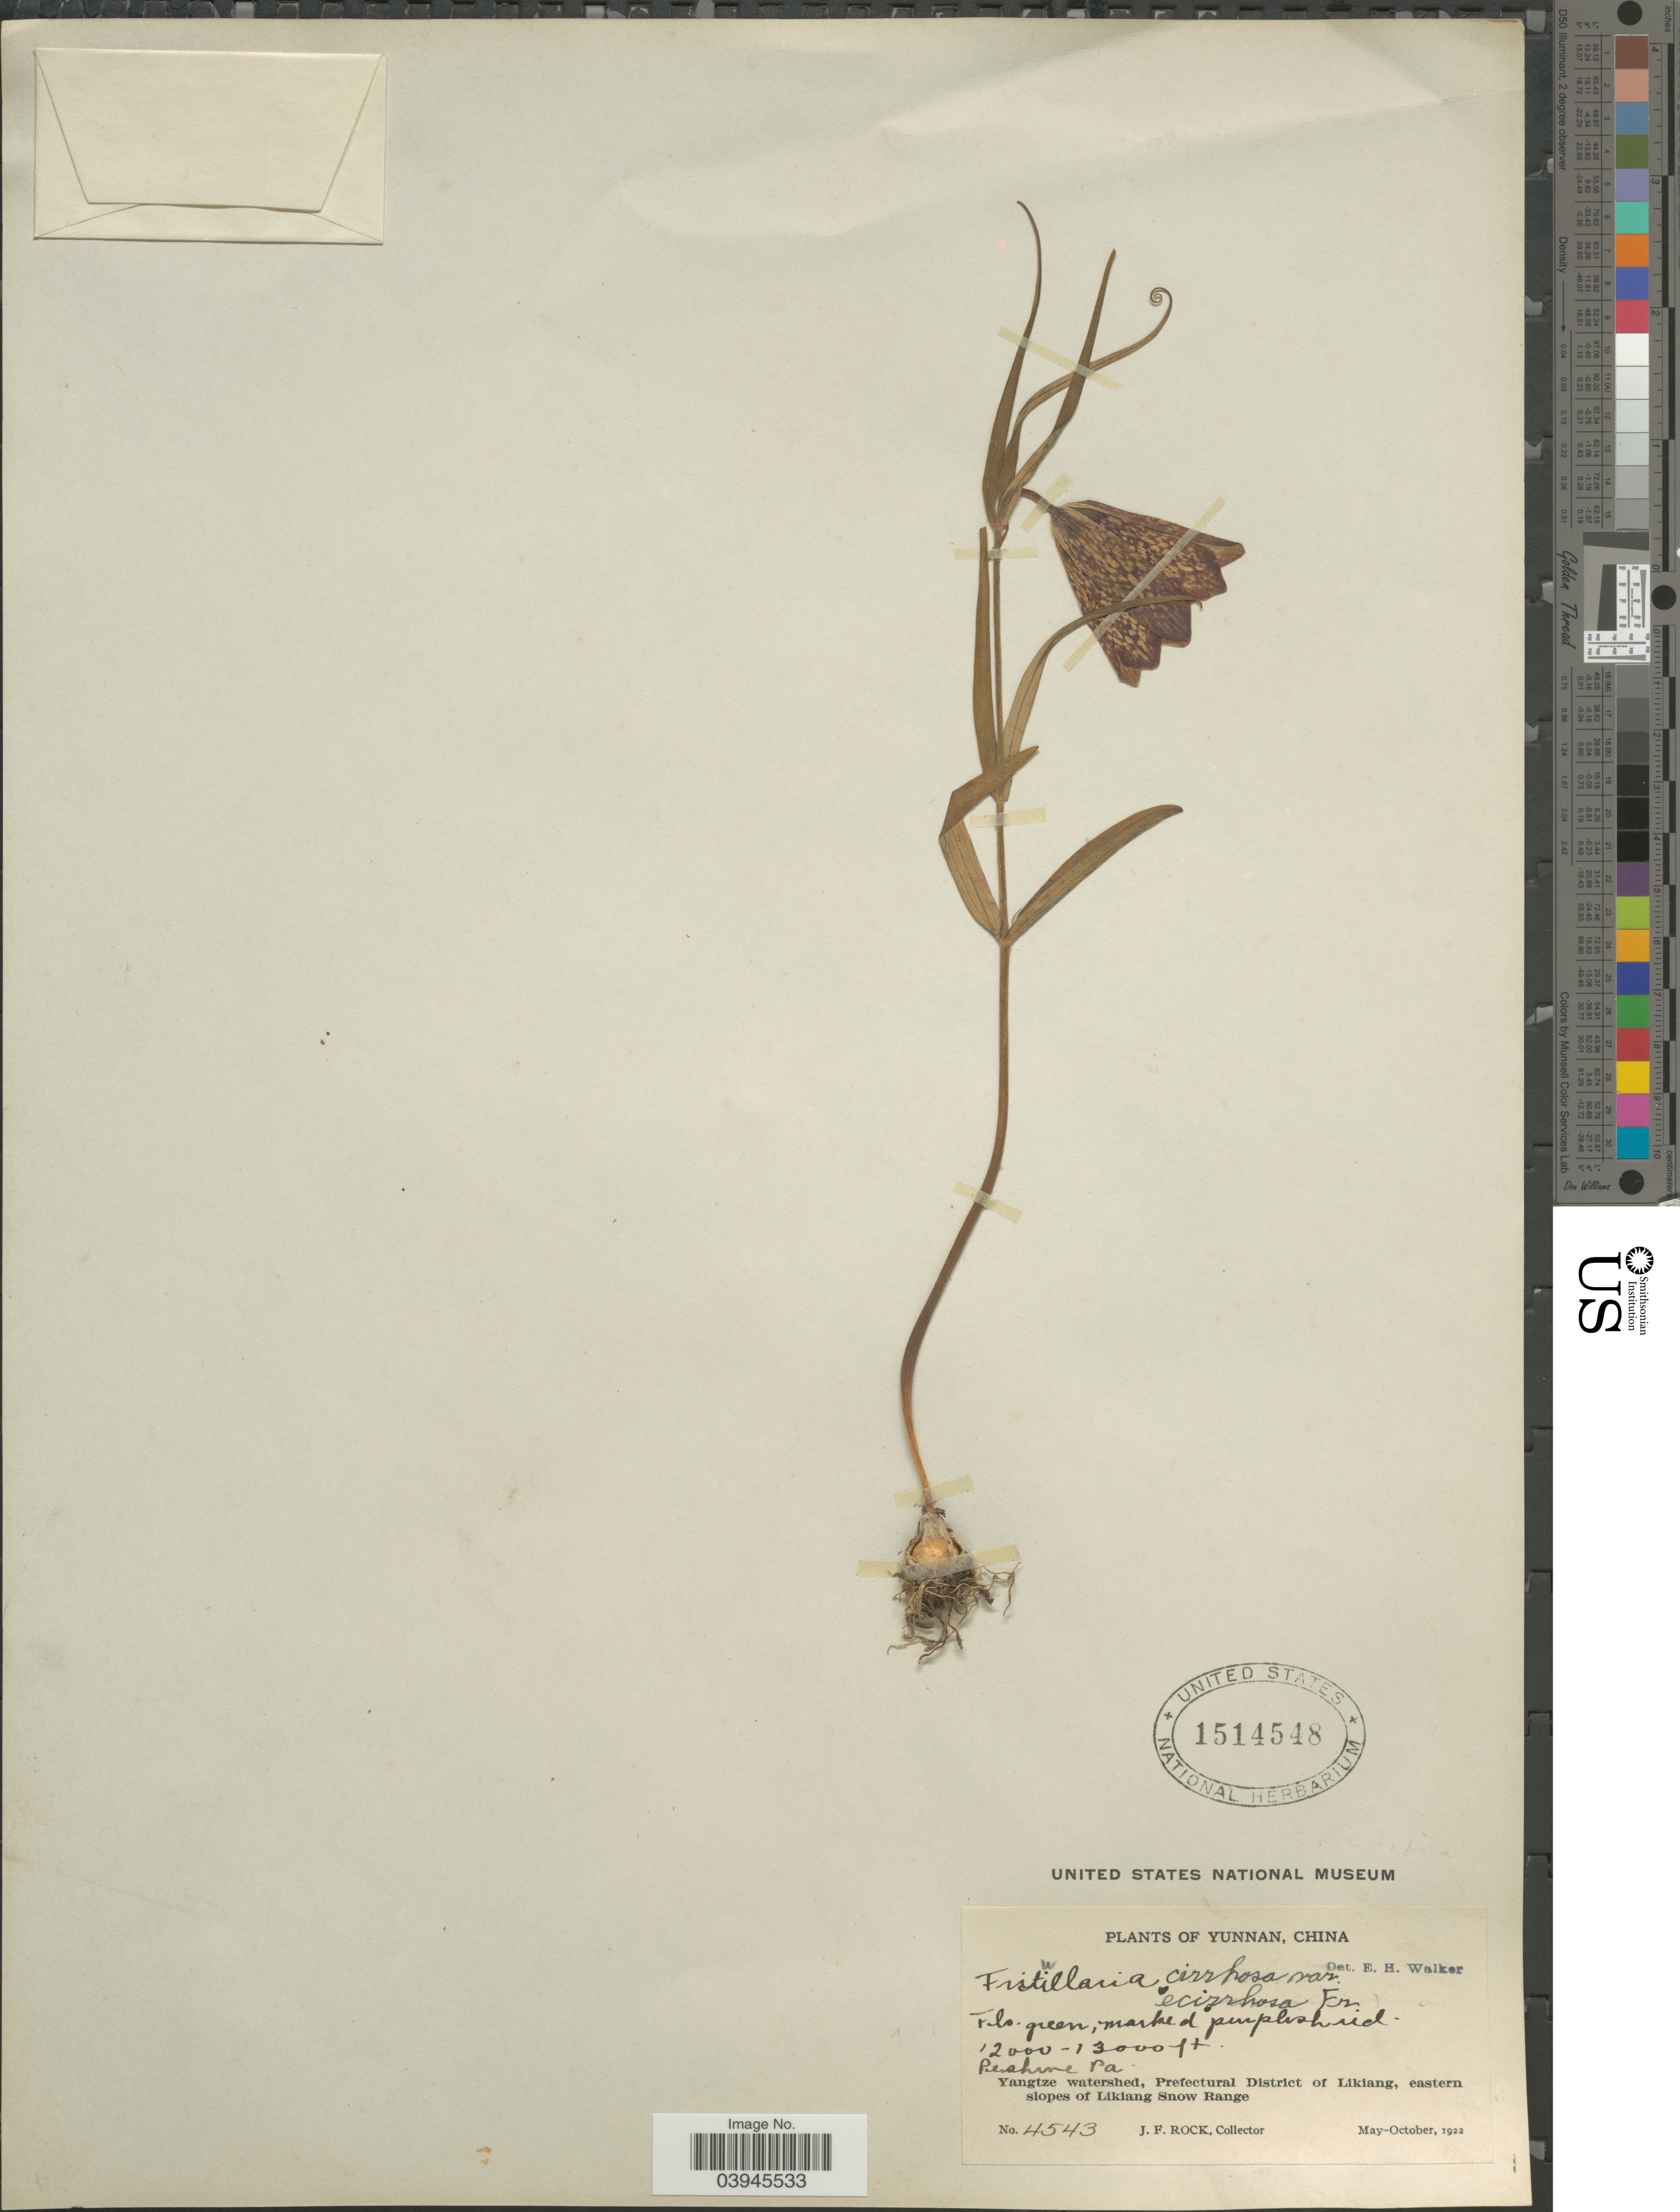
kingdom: Plantae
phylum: Tracheophyta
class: Liliopsida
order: Liliales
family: Liliaceae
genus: Fritillaria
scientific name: Fritillaria cirrhosa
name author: D. Don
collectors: J. Rock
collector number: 4543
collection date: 1922-05/1922-10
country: China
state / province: Yunnan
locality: Peshire Pa. [interpreted] [unsure placement] Yangtze watershed, Prefectural District of Likiang, eastern slopes of Likiang Snow Range.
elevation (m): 3658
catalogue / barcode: US 1514548